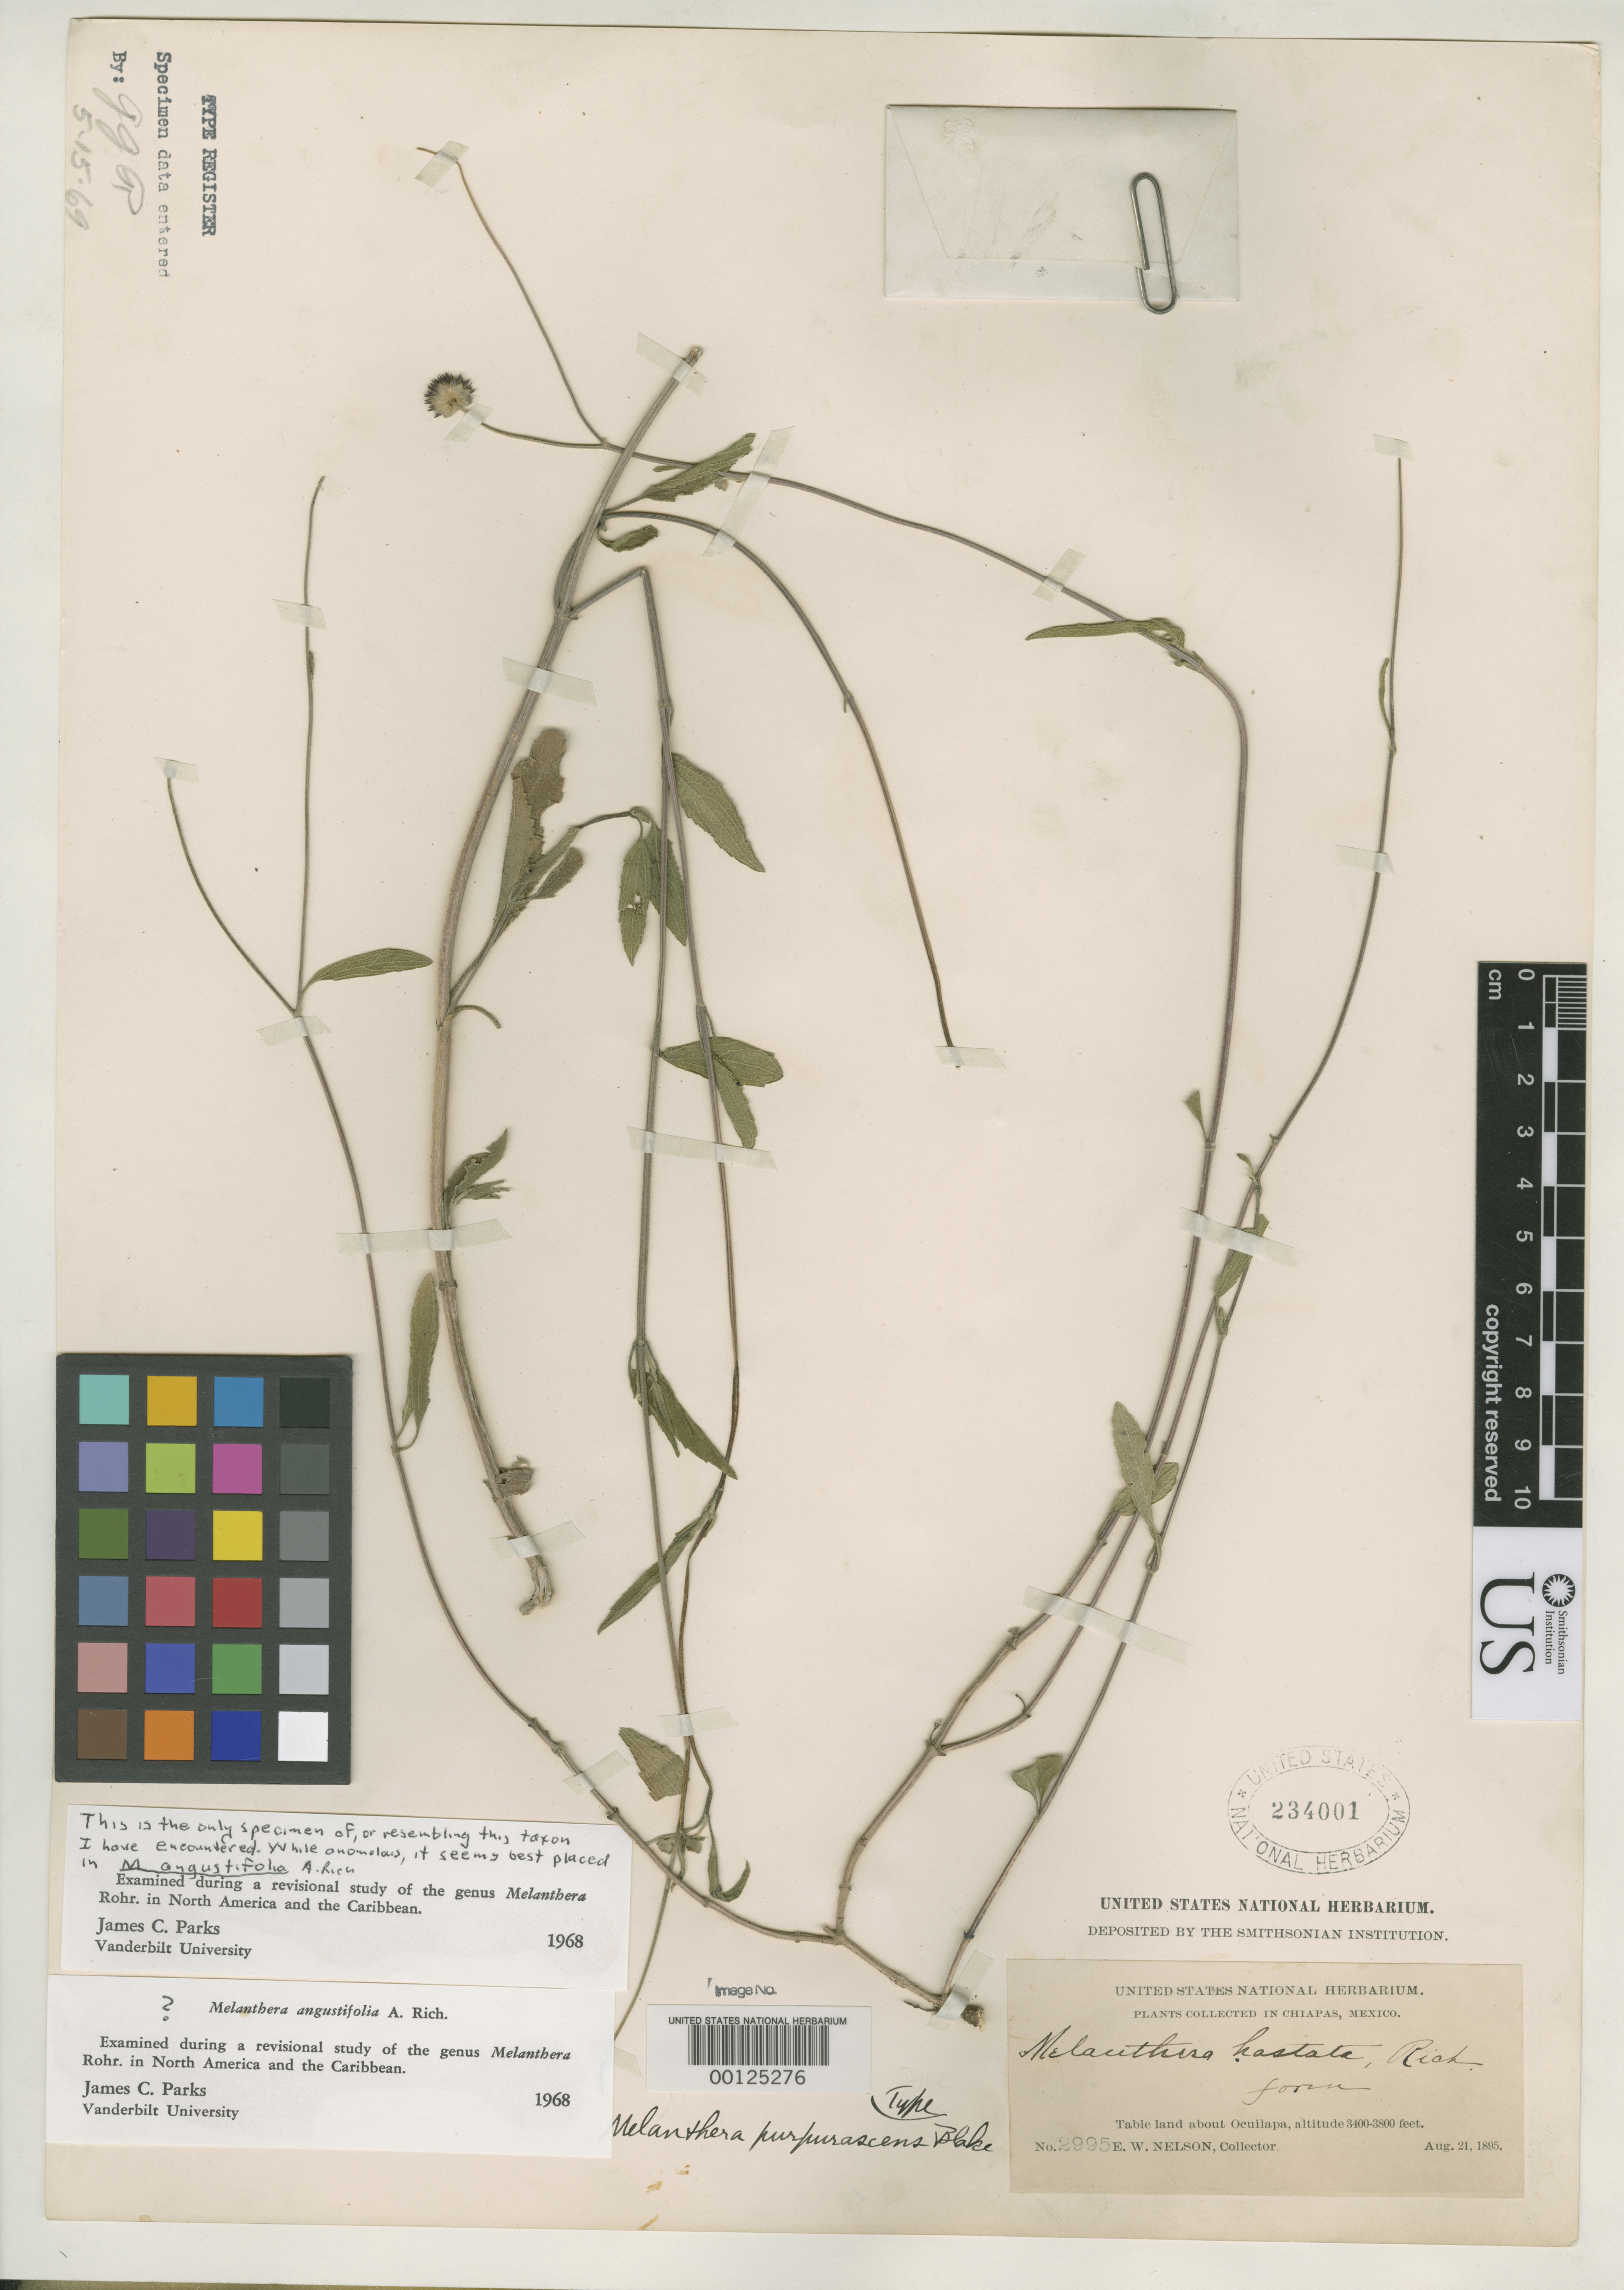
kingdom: Plantae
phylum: Tracheophyta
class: Magnoliopsida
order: Asterales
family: Asteraceae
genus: Melanthera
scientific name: Melanthera purpurascens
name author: S.F. Blake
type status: Holotype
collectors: E. W. Nelson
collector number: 2995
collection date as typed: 21 Aug 1895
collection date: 1895-08-21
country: Mexico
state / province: Chiapas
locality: Ocuilapa.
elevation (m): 1035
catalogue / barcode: US 234001